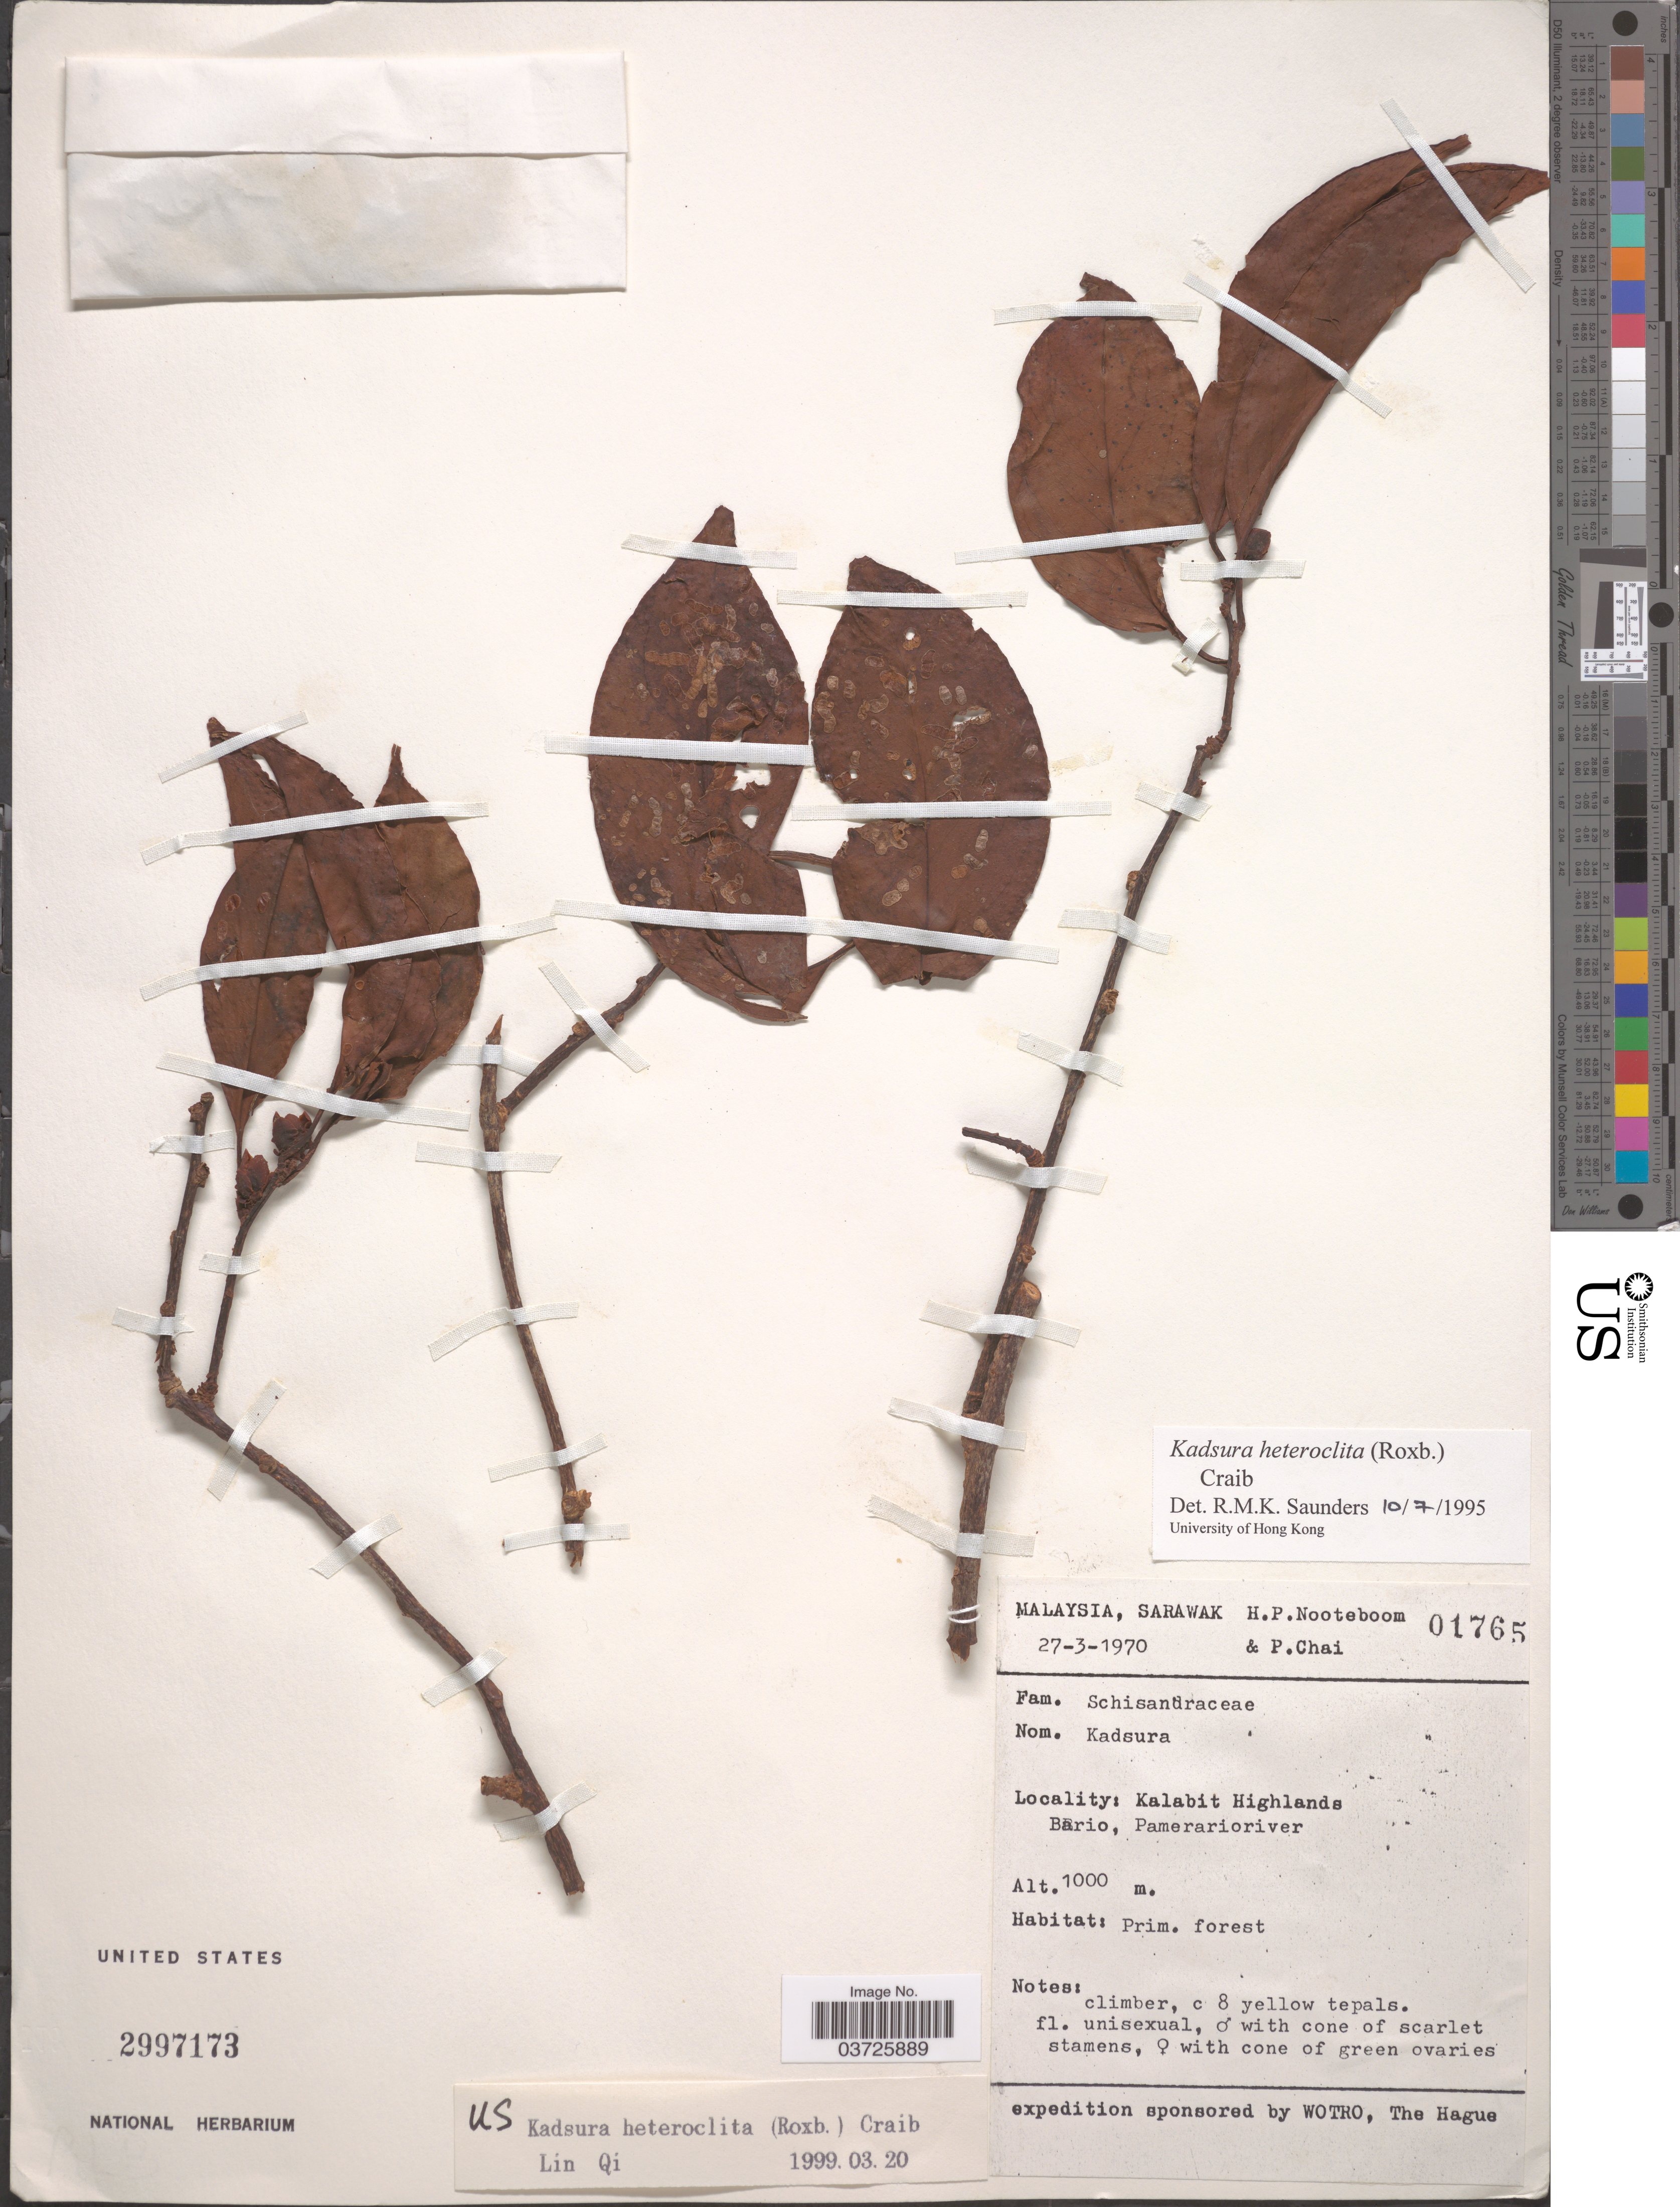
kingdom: Plantae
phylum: Tracheophyta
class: Magnoliopsida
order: Austrobaileyales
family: Schisandraceae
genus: Kadsura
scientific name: Kadsura heteroclita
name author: (Roxb.) Craib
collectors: H. P. Nooteboom & P. Chai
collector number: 01765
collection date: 1970-03-27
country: Malaysia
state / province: Sarawak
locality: Kalabit Highlands. Bario, Pamerarioriver.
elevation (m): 1000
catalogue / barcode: US 2997173